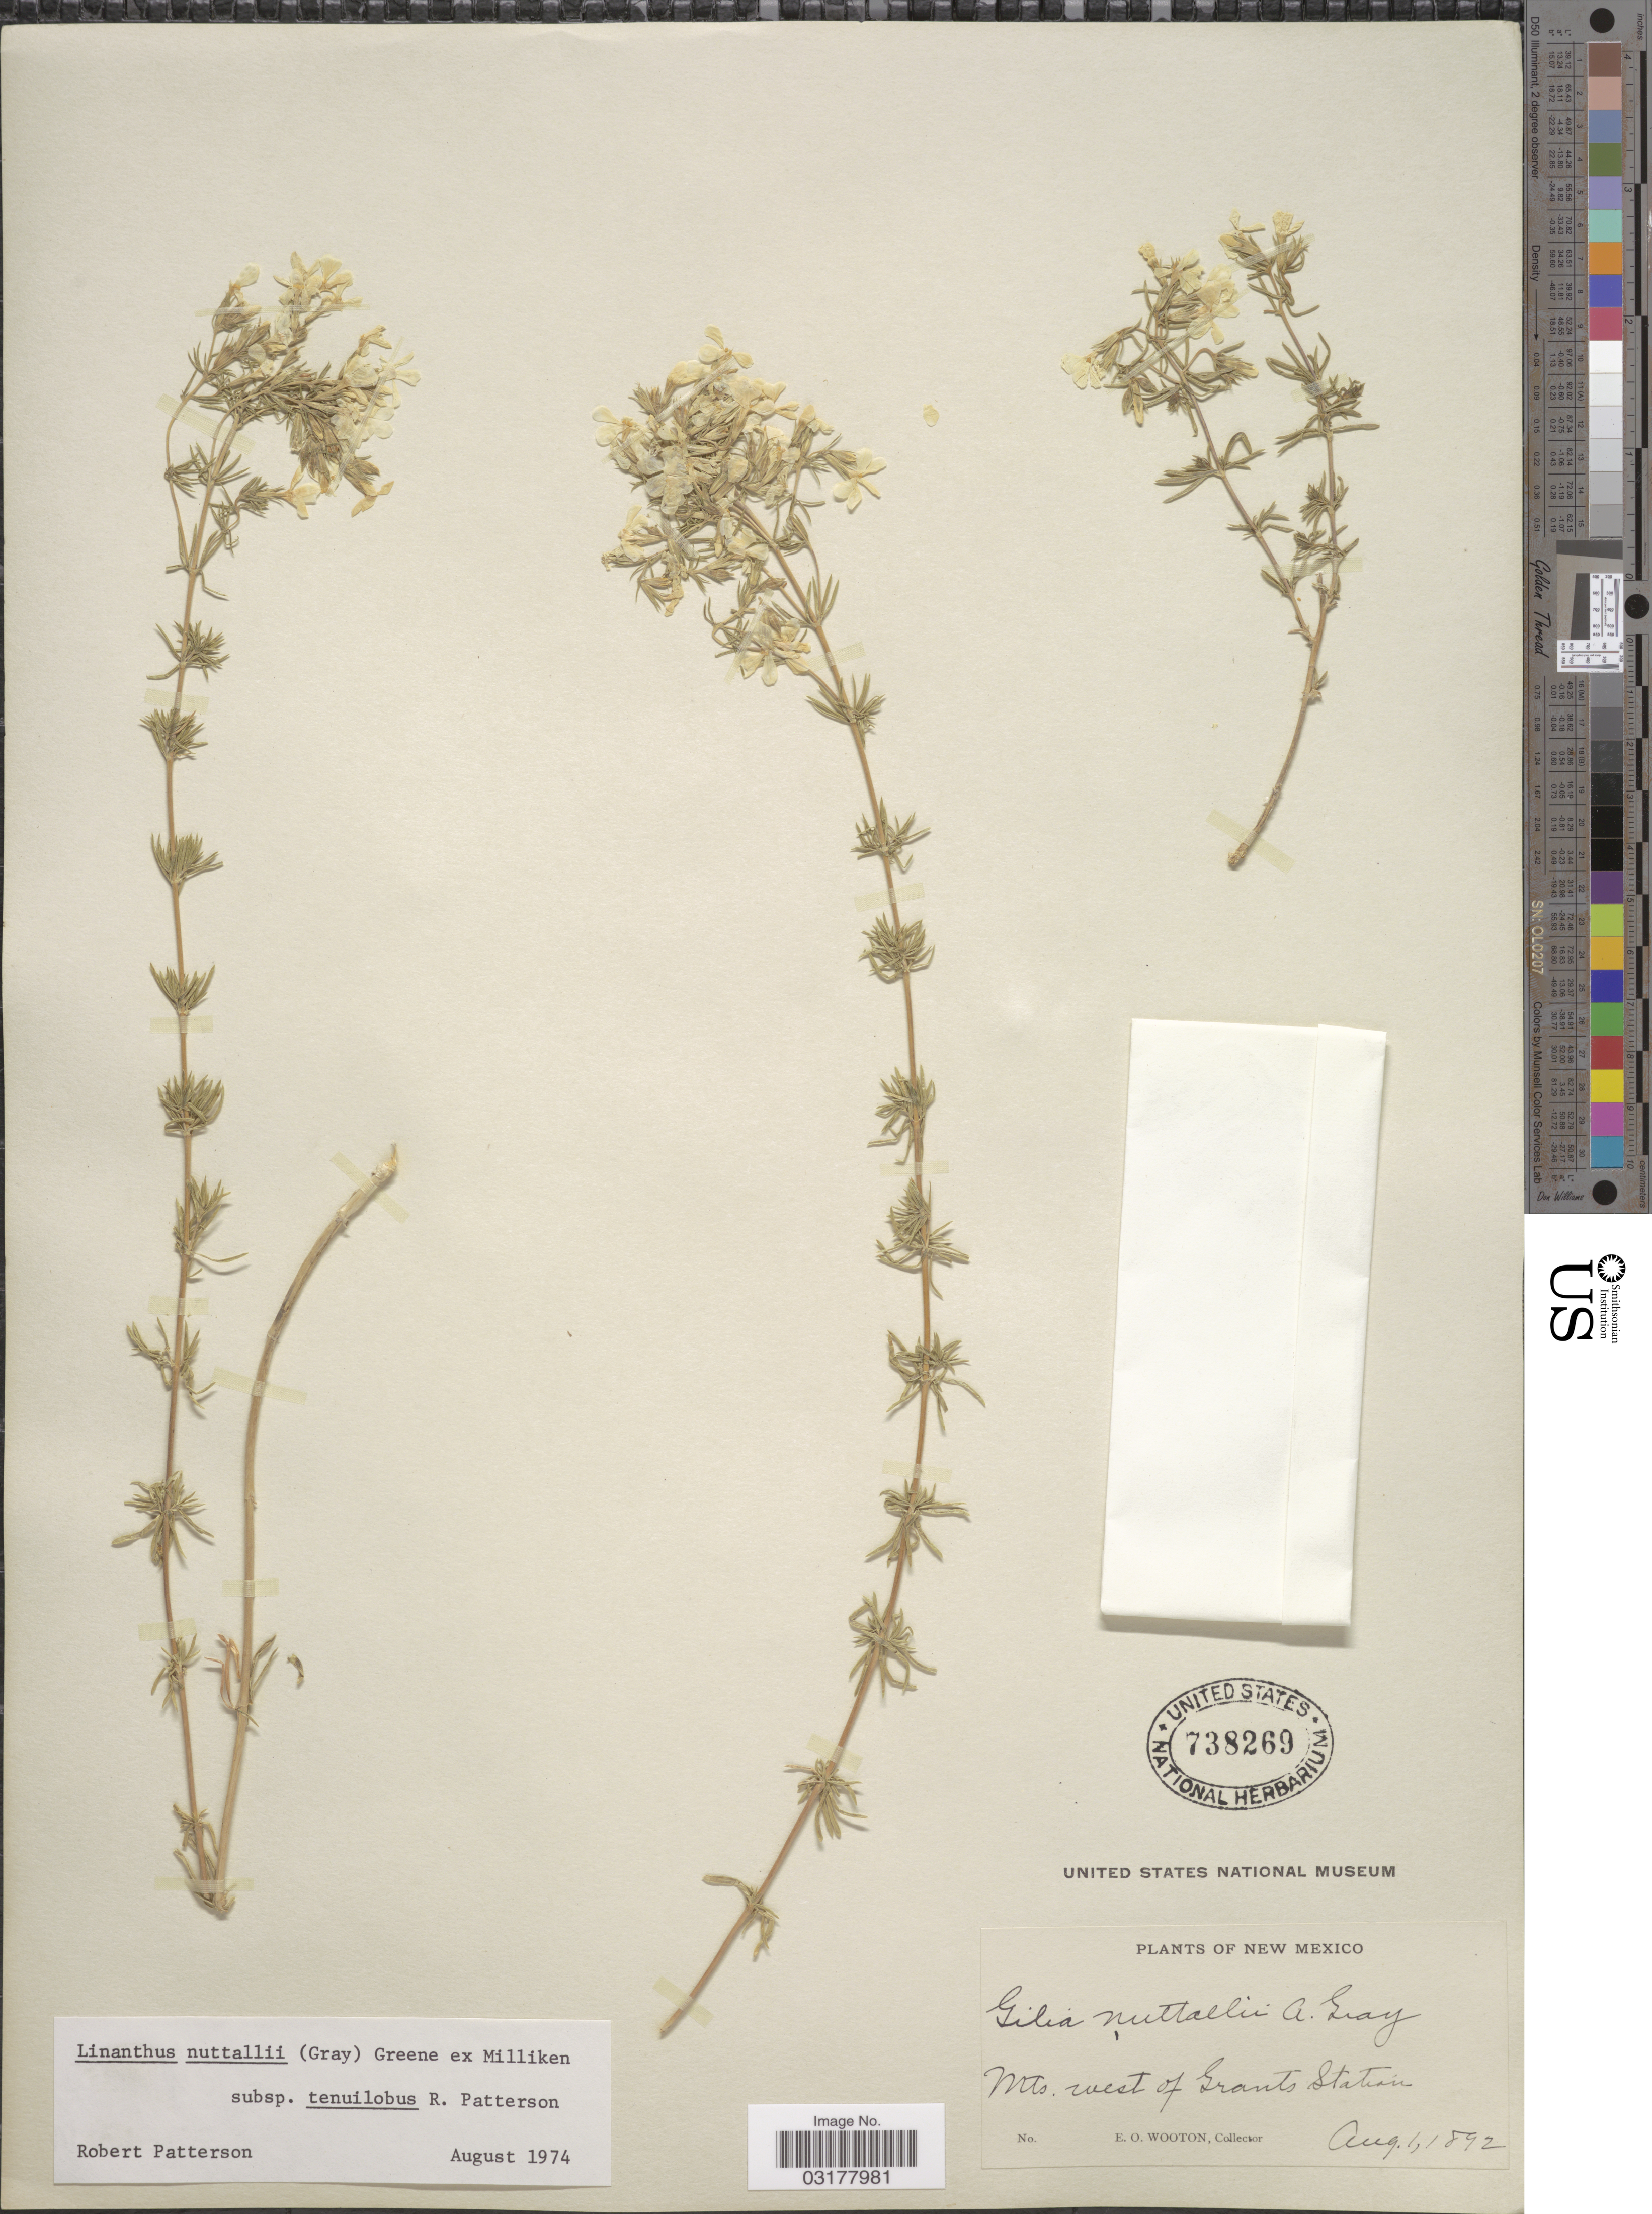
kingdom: Plantae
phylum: Tracheophyta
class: Magnoliopsida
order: Ericales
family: Polemoniaceae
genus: Leptosiphon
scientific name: Leptosiphon nuttallii subsp. nuttallii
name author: (A. Gray) J.M. Porter & L.A. Johnson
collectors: E. O. Wooton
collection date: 1892-08-01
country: United States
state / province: New Mexico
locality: Mts. west of Grants Station.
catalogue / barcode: US 738269